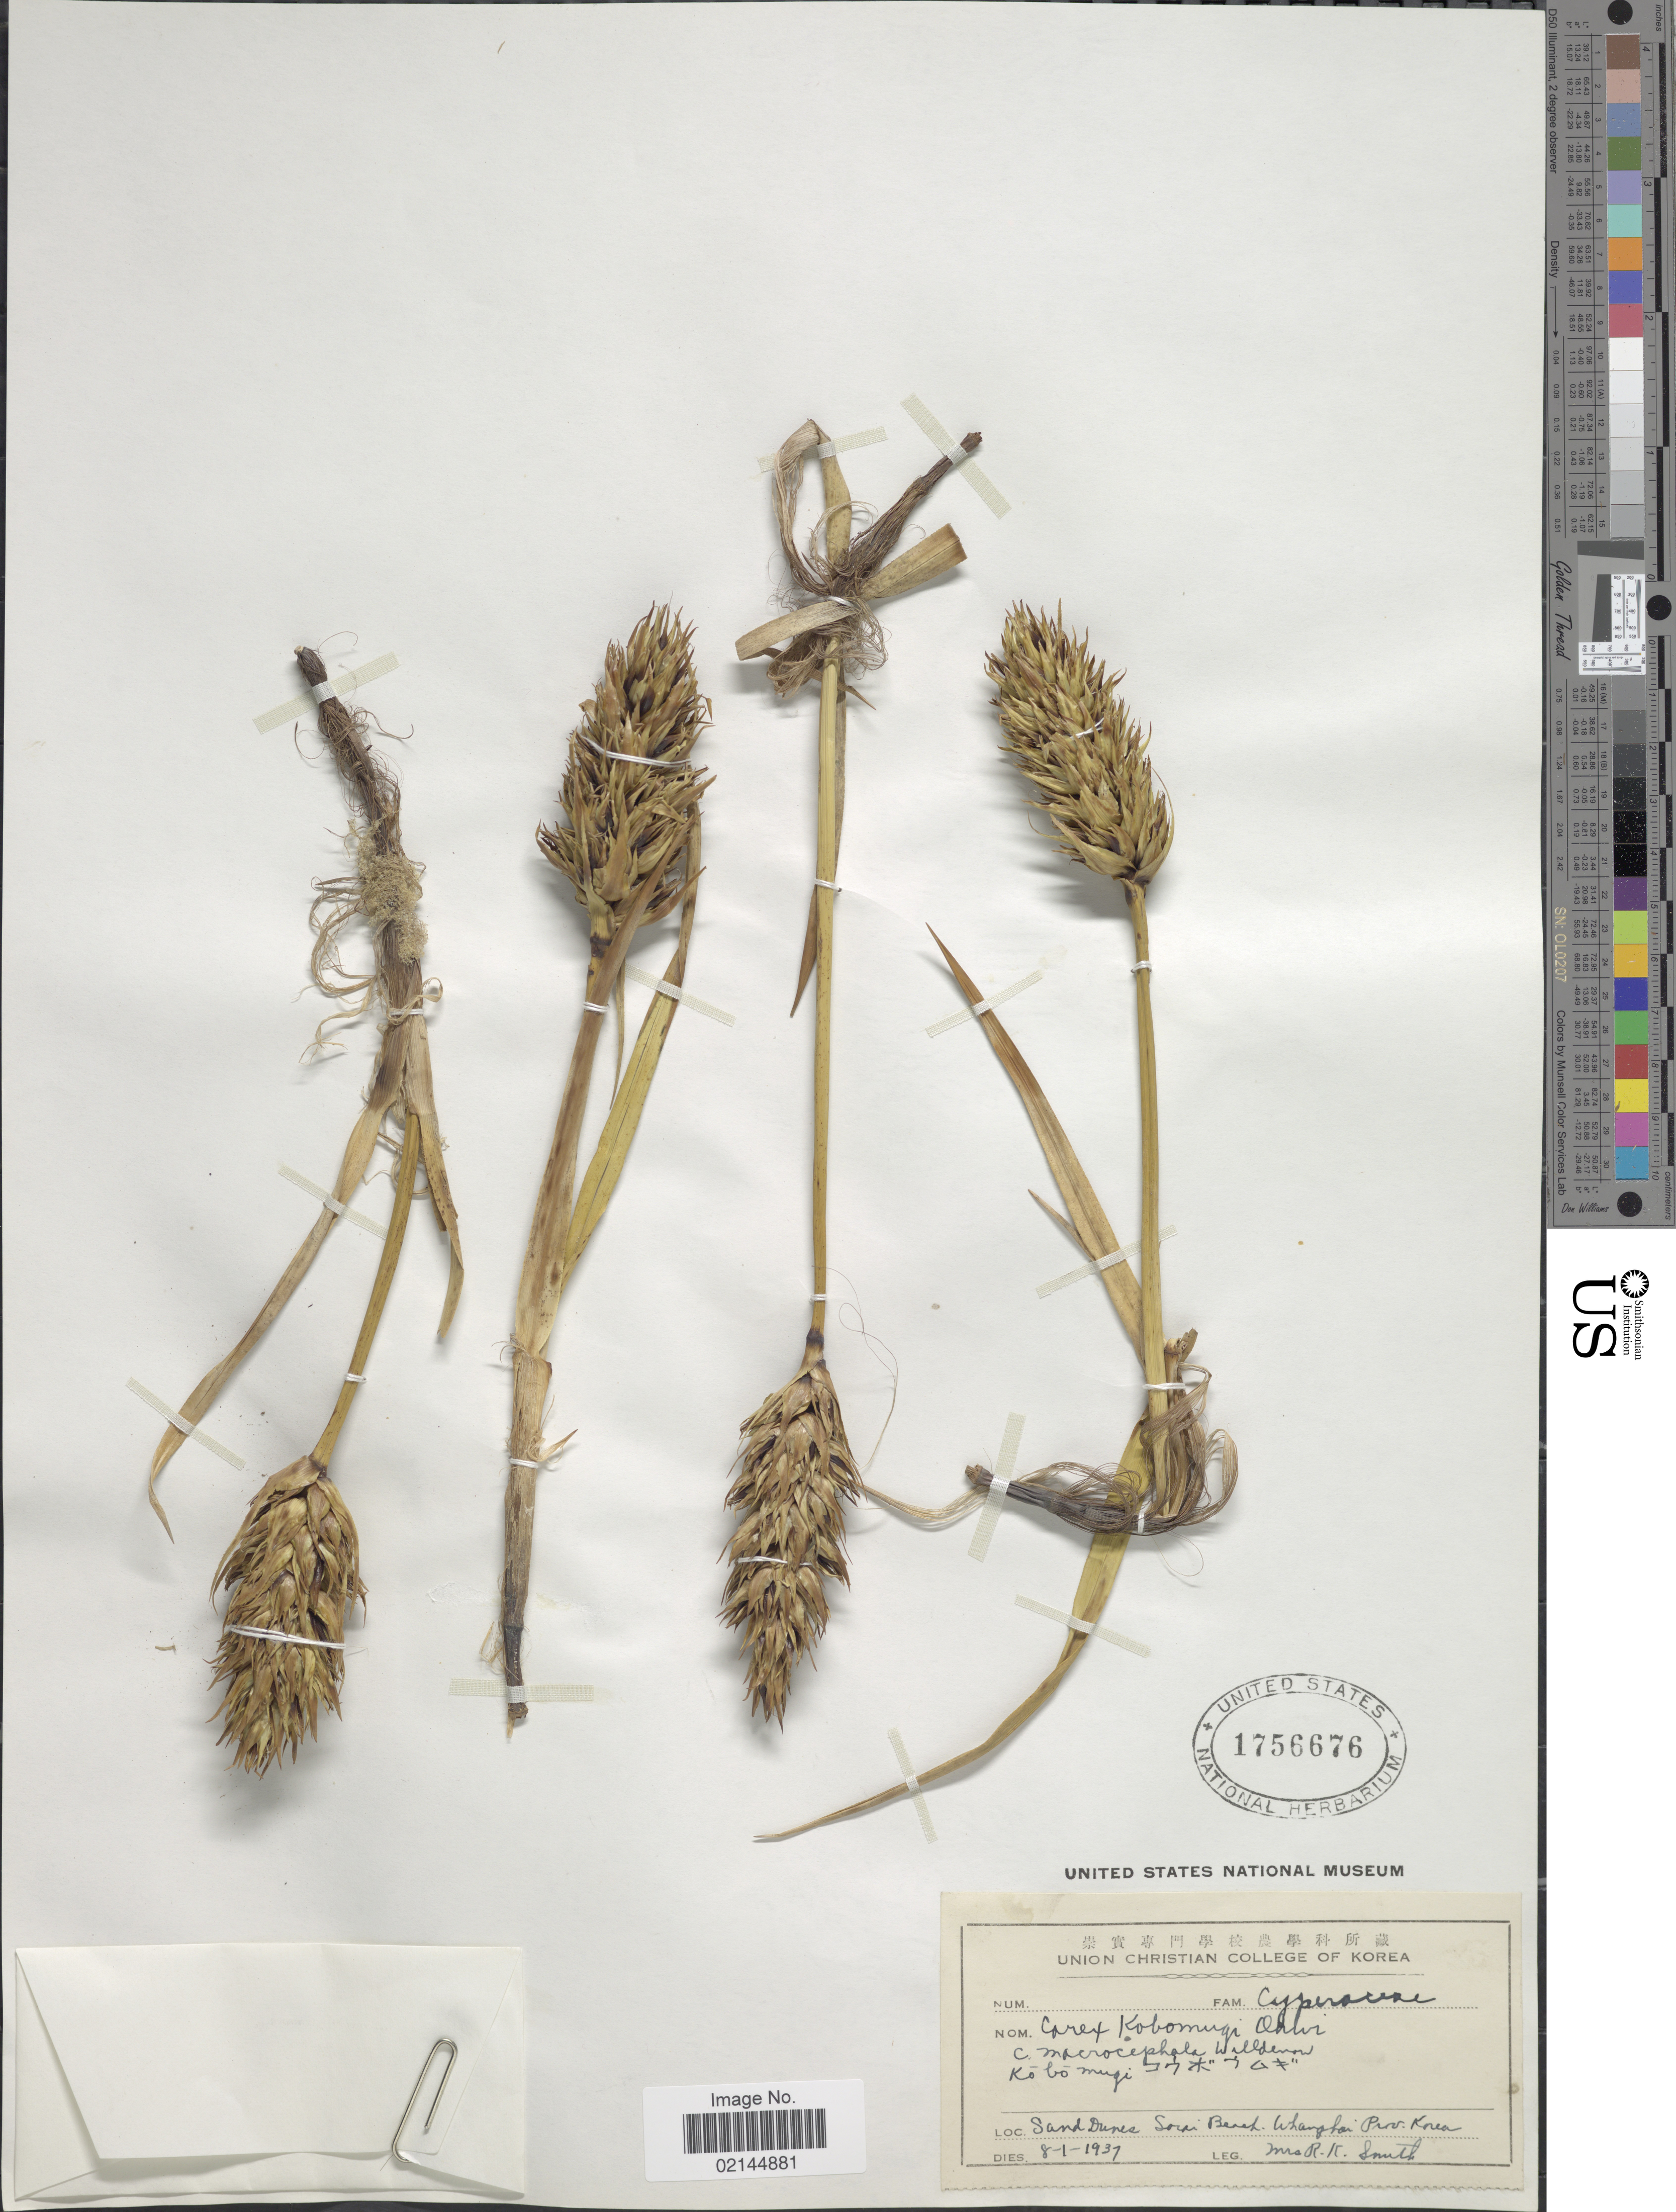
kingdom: Plantae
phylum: Tracheophyta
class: Liliopsida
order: Poales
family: Cyperaceae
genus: Carex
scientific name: Carex kobomugi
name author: Ohwi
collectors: R. Smith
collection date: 1937-01-08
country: South Korea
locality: Sand Dunes Sorai Beach. Whang Sai Prov. Korea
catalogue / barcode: US 1756676